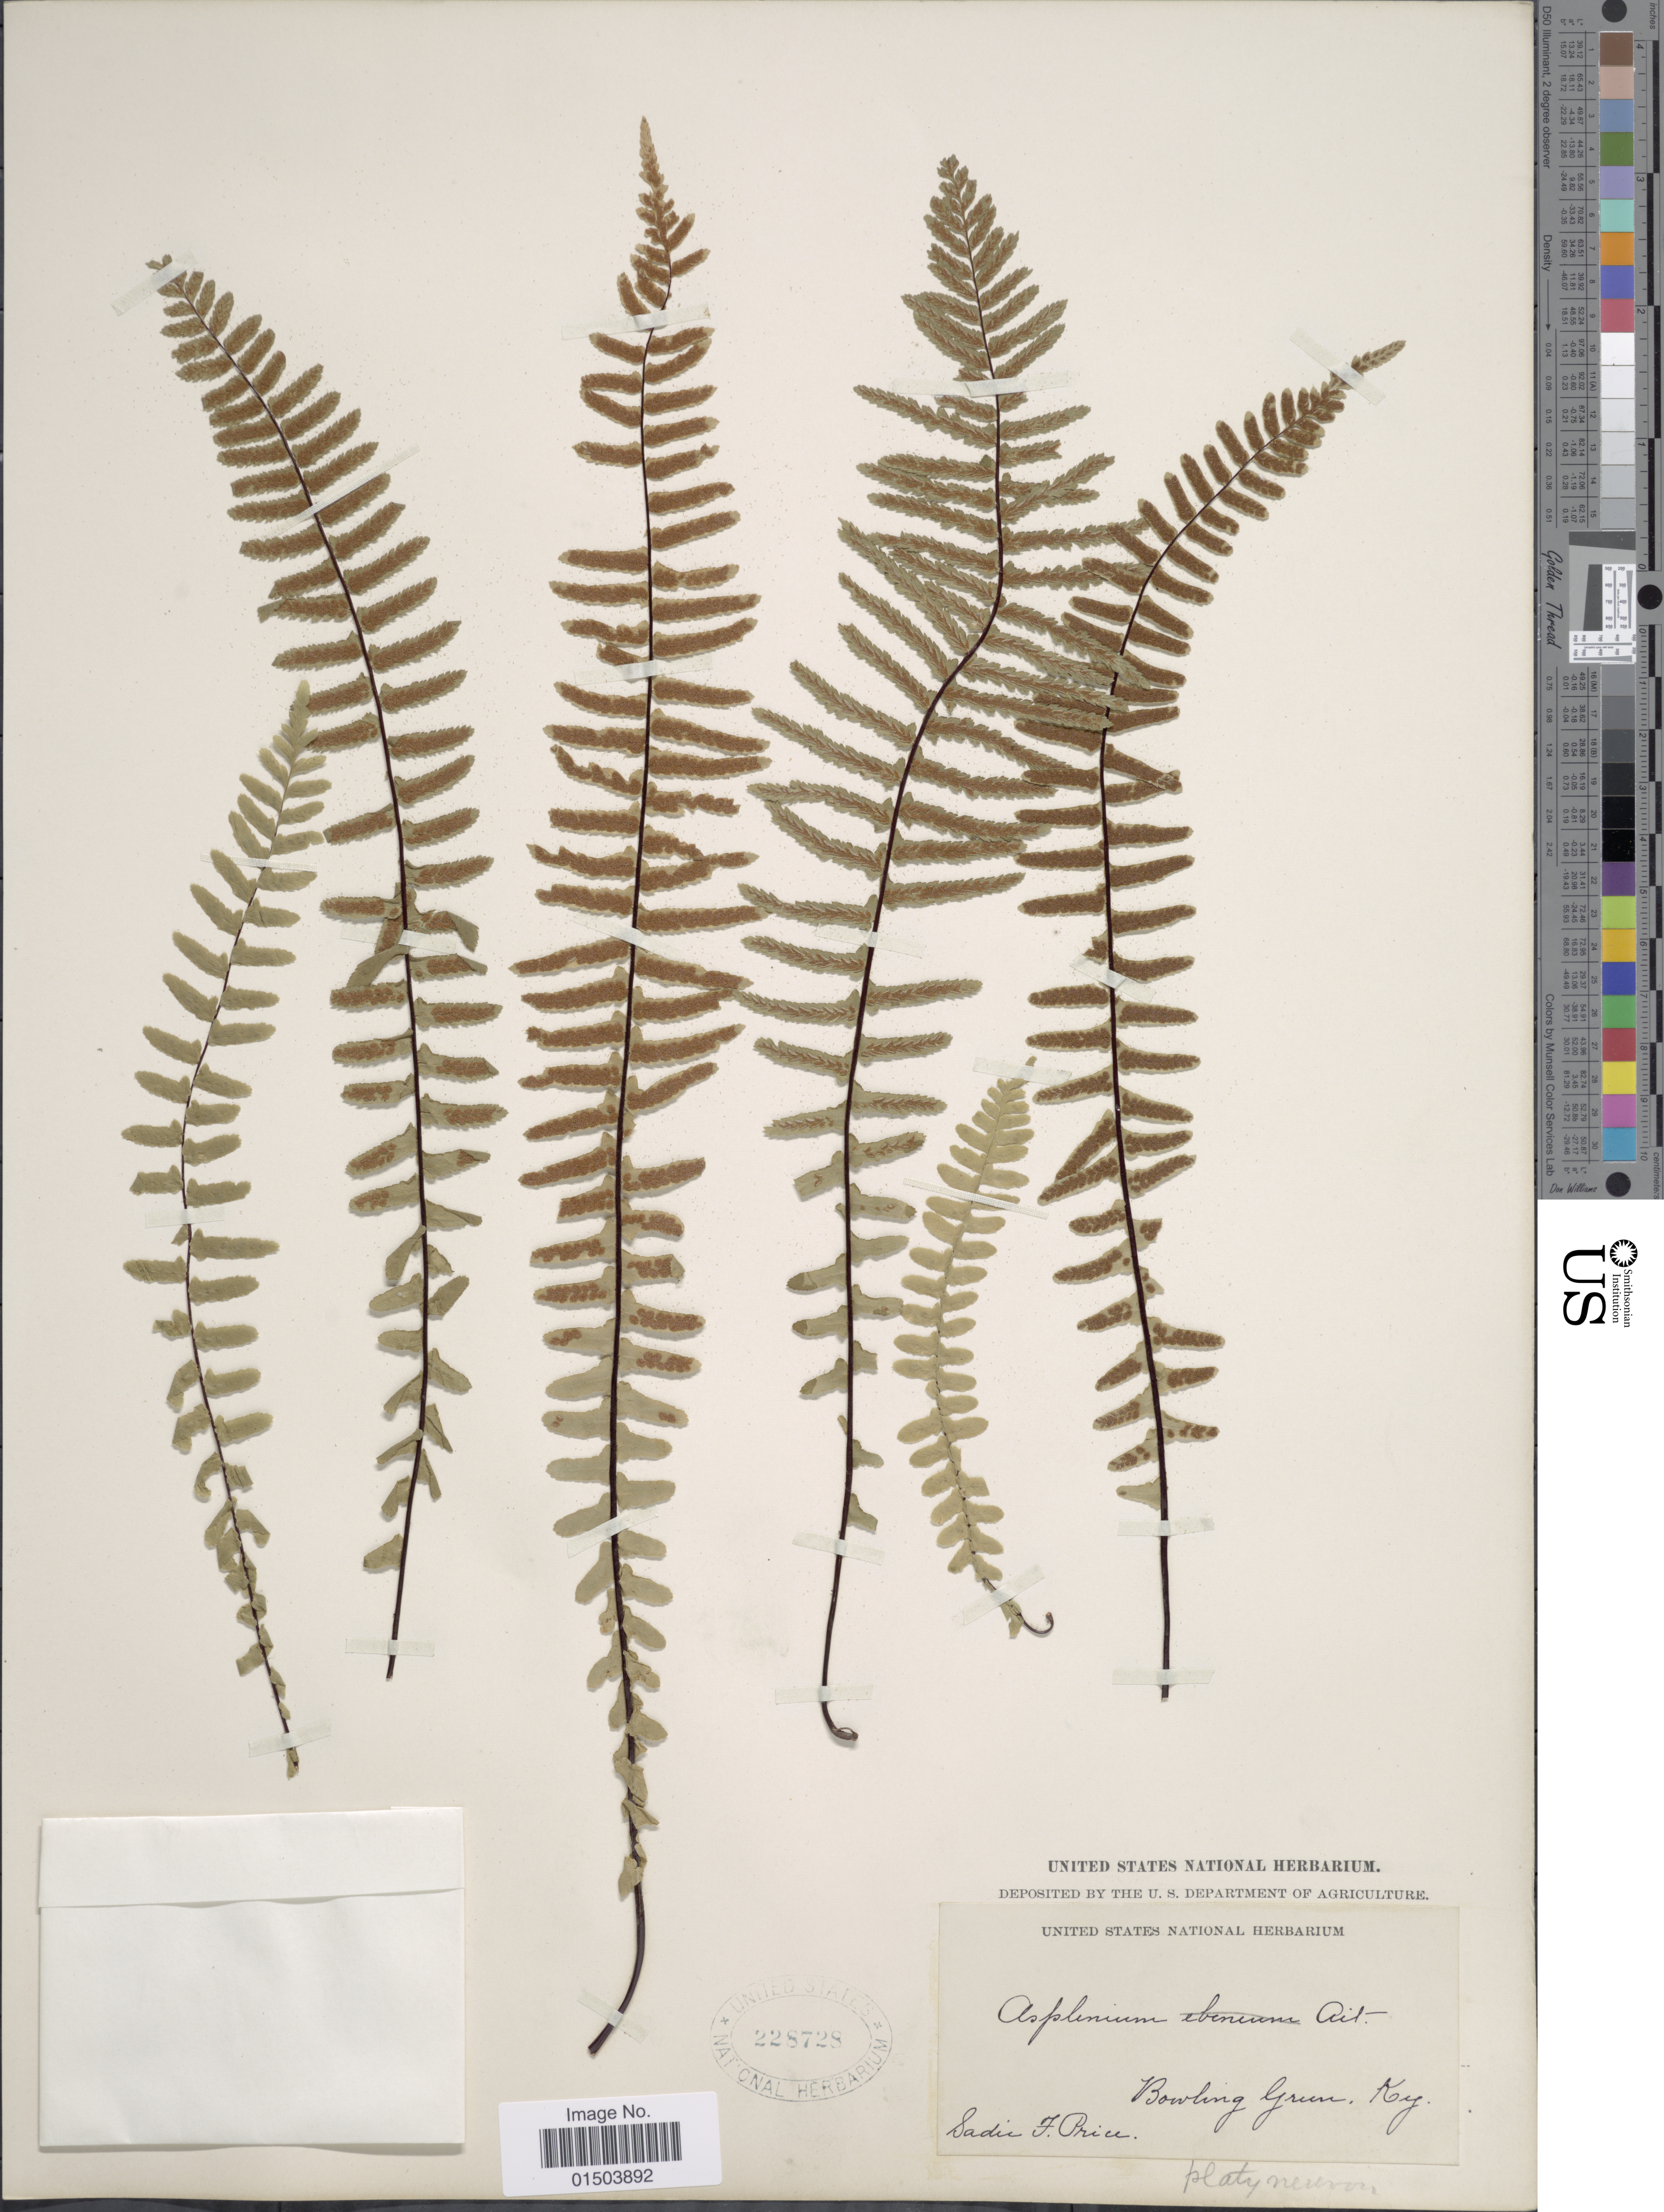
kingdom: Plantae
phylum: Tracheophyta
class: Polypodiopsida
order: Polypodiales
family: Aspleniaceae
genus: Asplenium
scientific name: Asplenium platyneuron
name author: (L.) Britton, Stearns & Poggenb.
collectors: S. Price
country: United States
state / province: Kentucky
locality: Bowling Green.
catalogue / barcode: US 228728